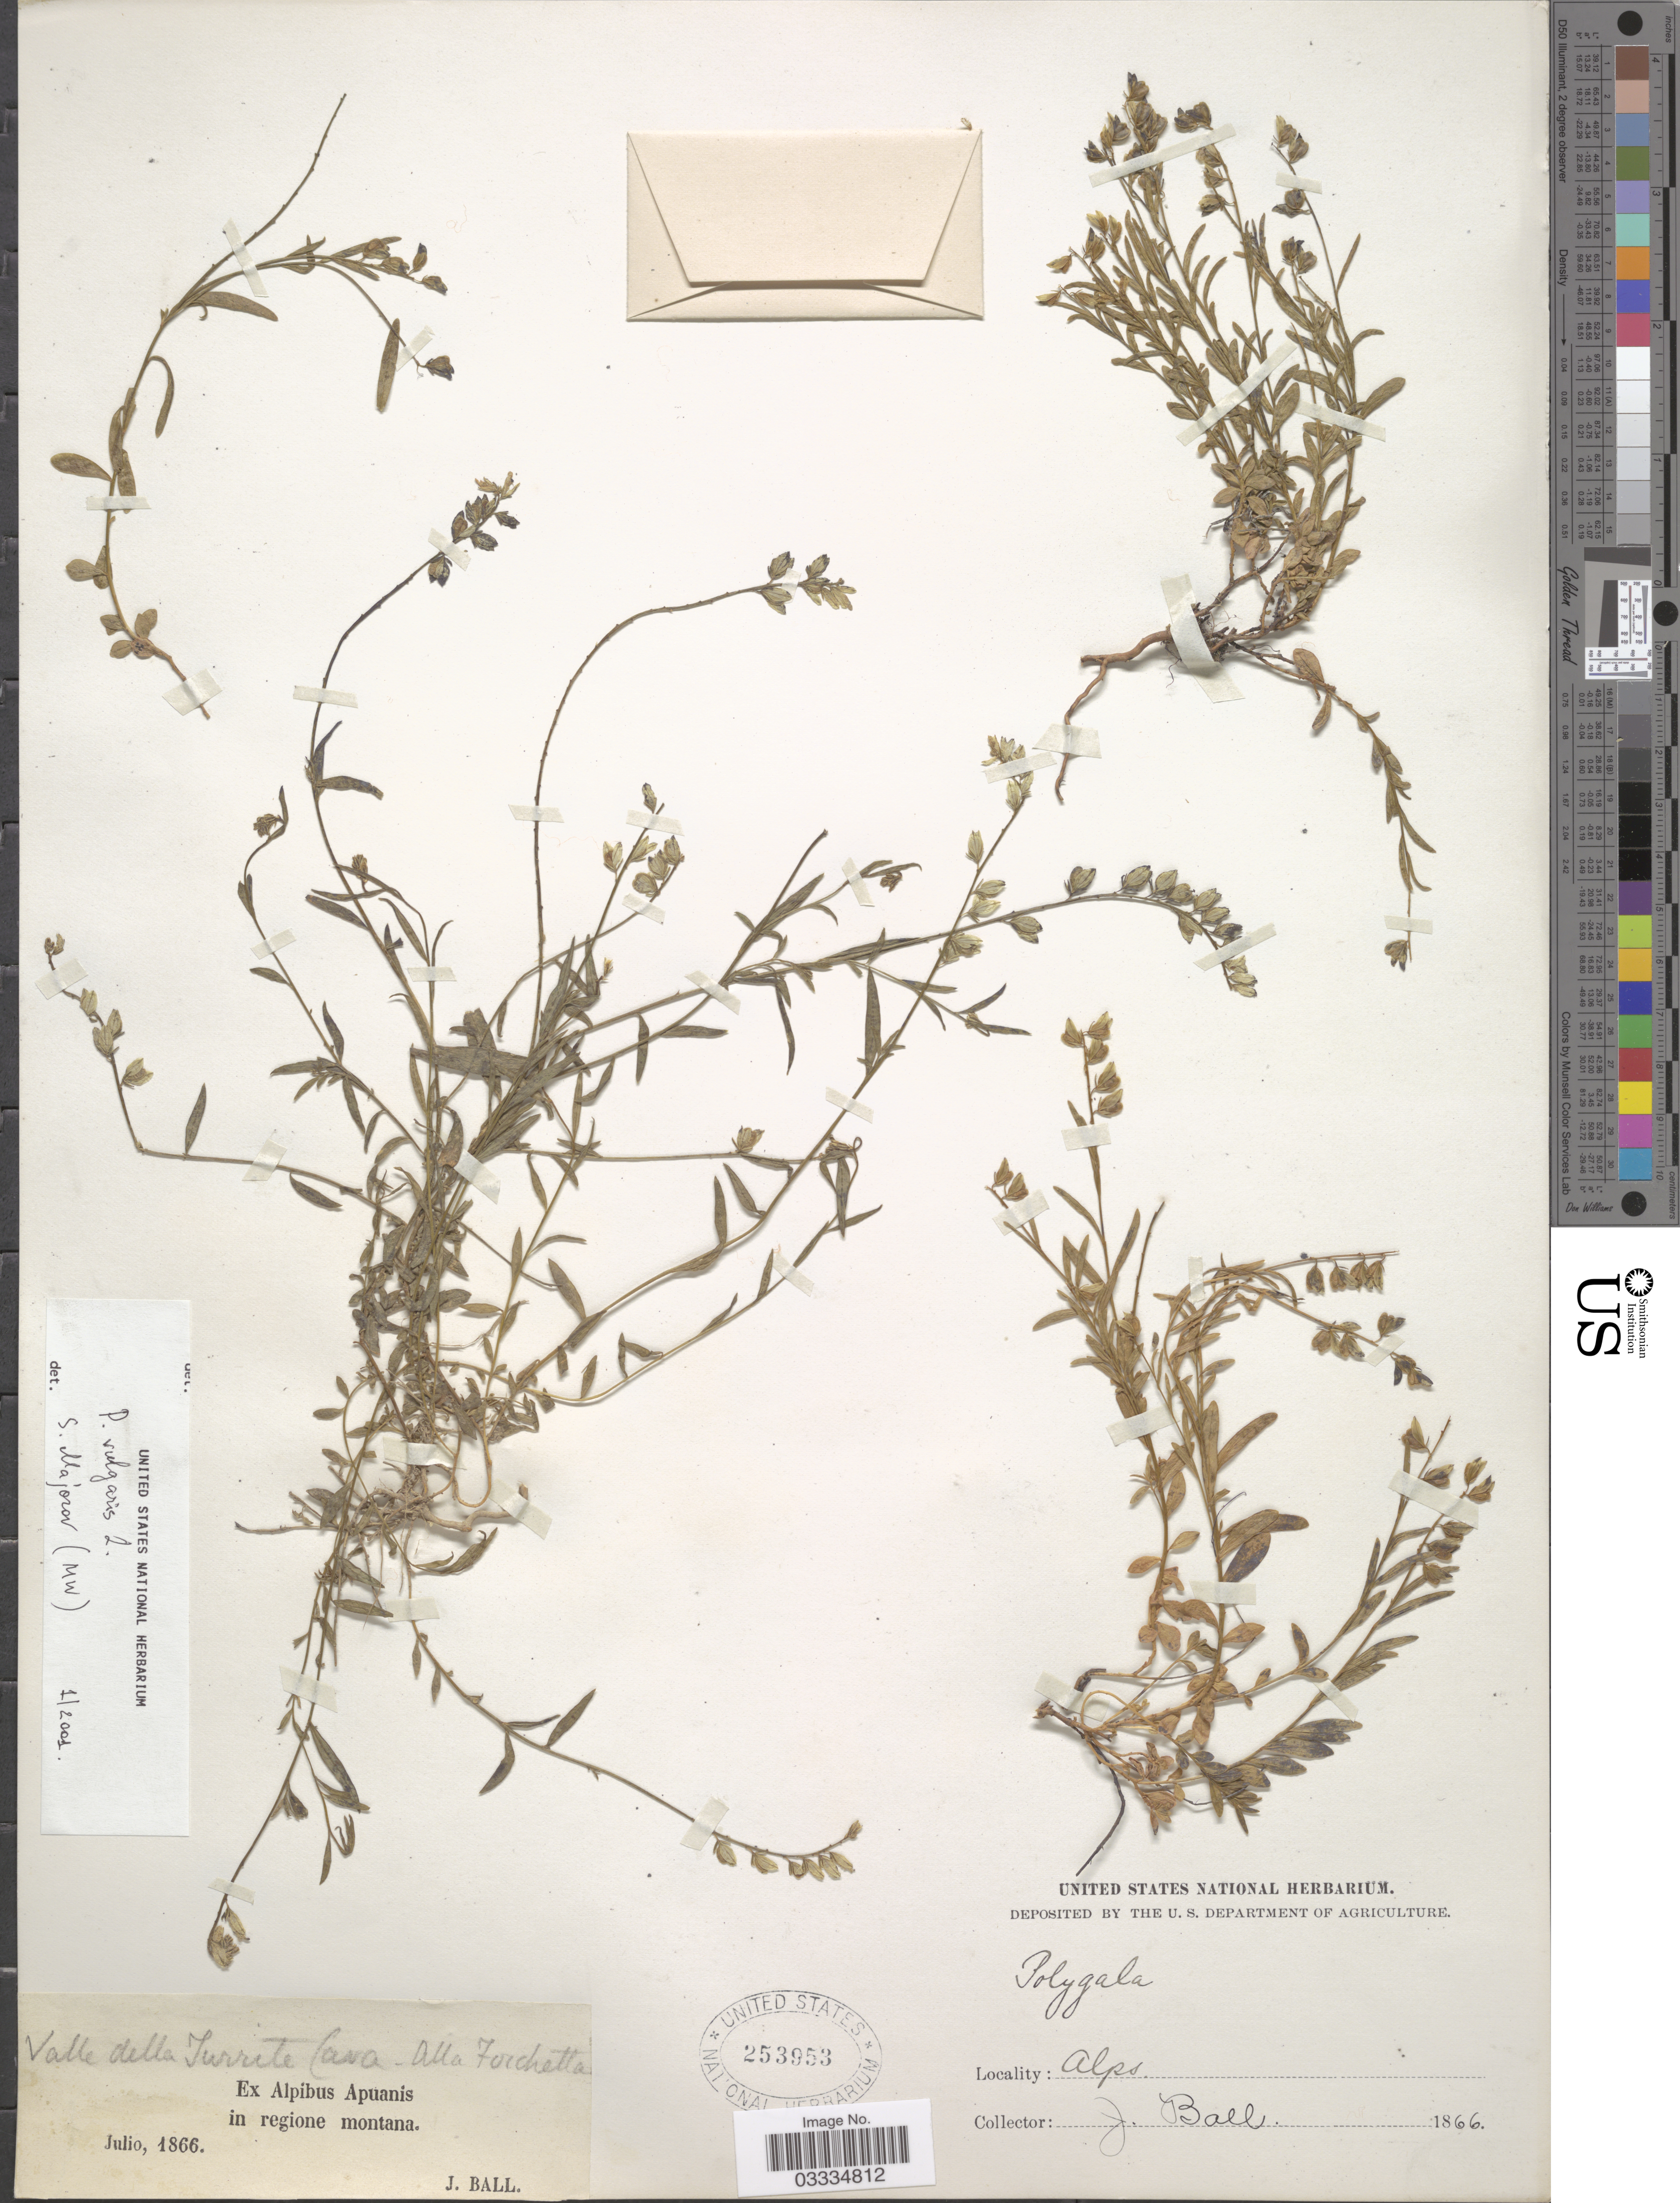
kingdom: Plantae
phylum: Tracheophyta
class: Magnoliopsida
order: Fabales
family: Polygalaceae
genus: Polygala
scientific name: Polygala vulgaris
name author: L.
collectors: J. Ball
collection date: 1866-07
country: Italy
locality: Ex. Alpibus Apuanis in regione montana. Alps.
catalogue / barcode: US 253953